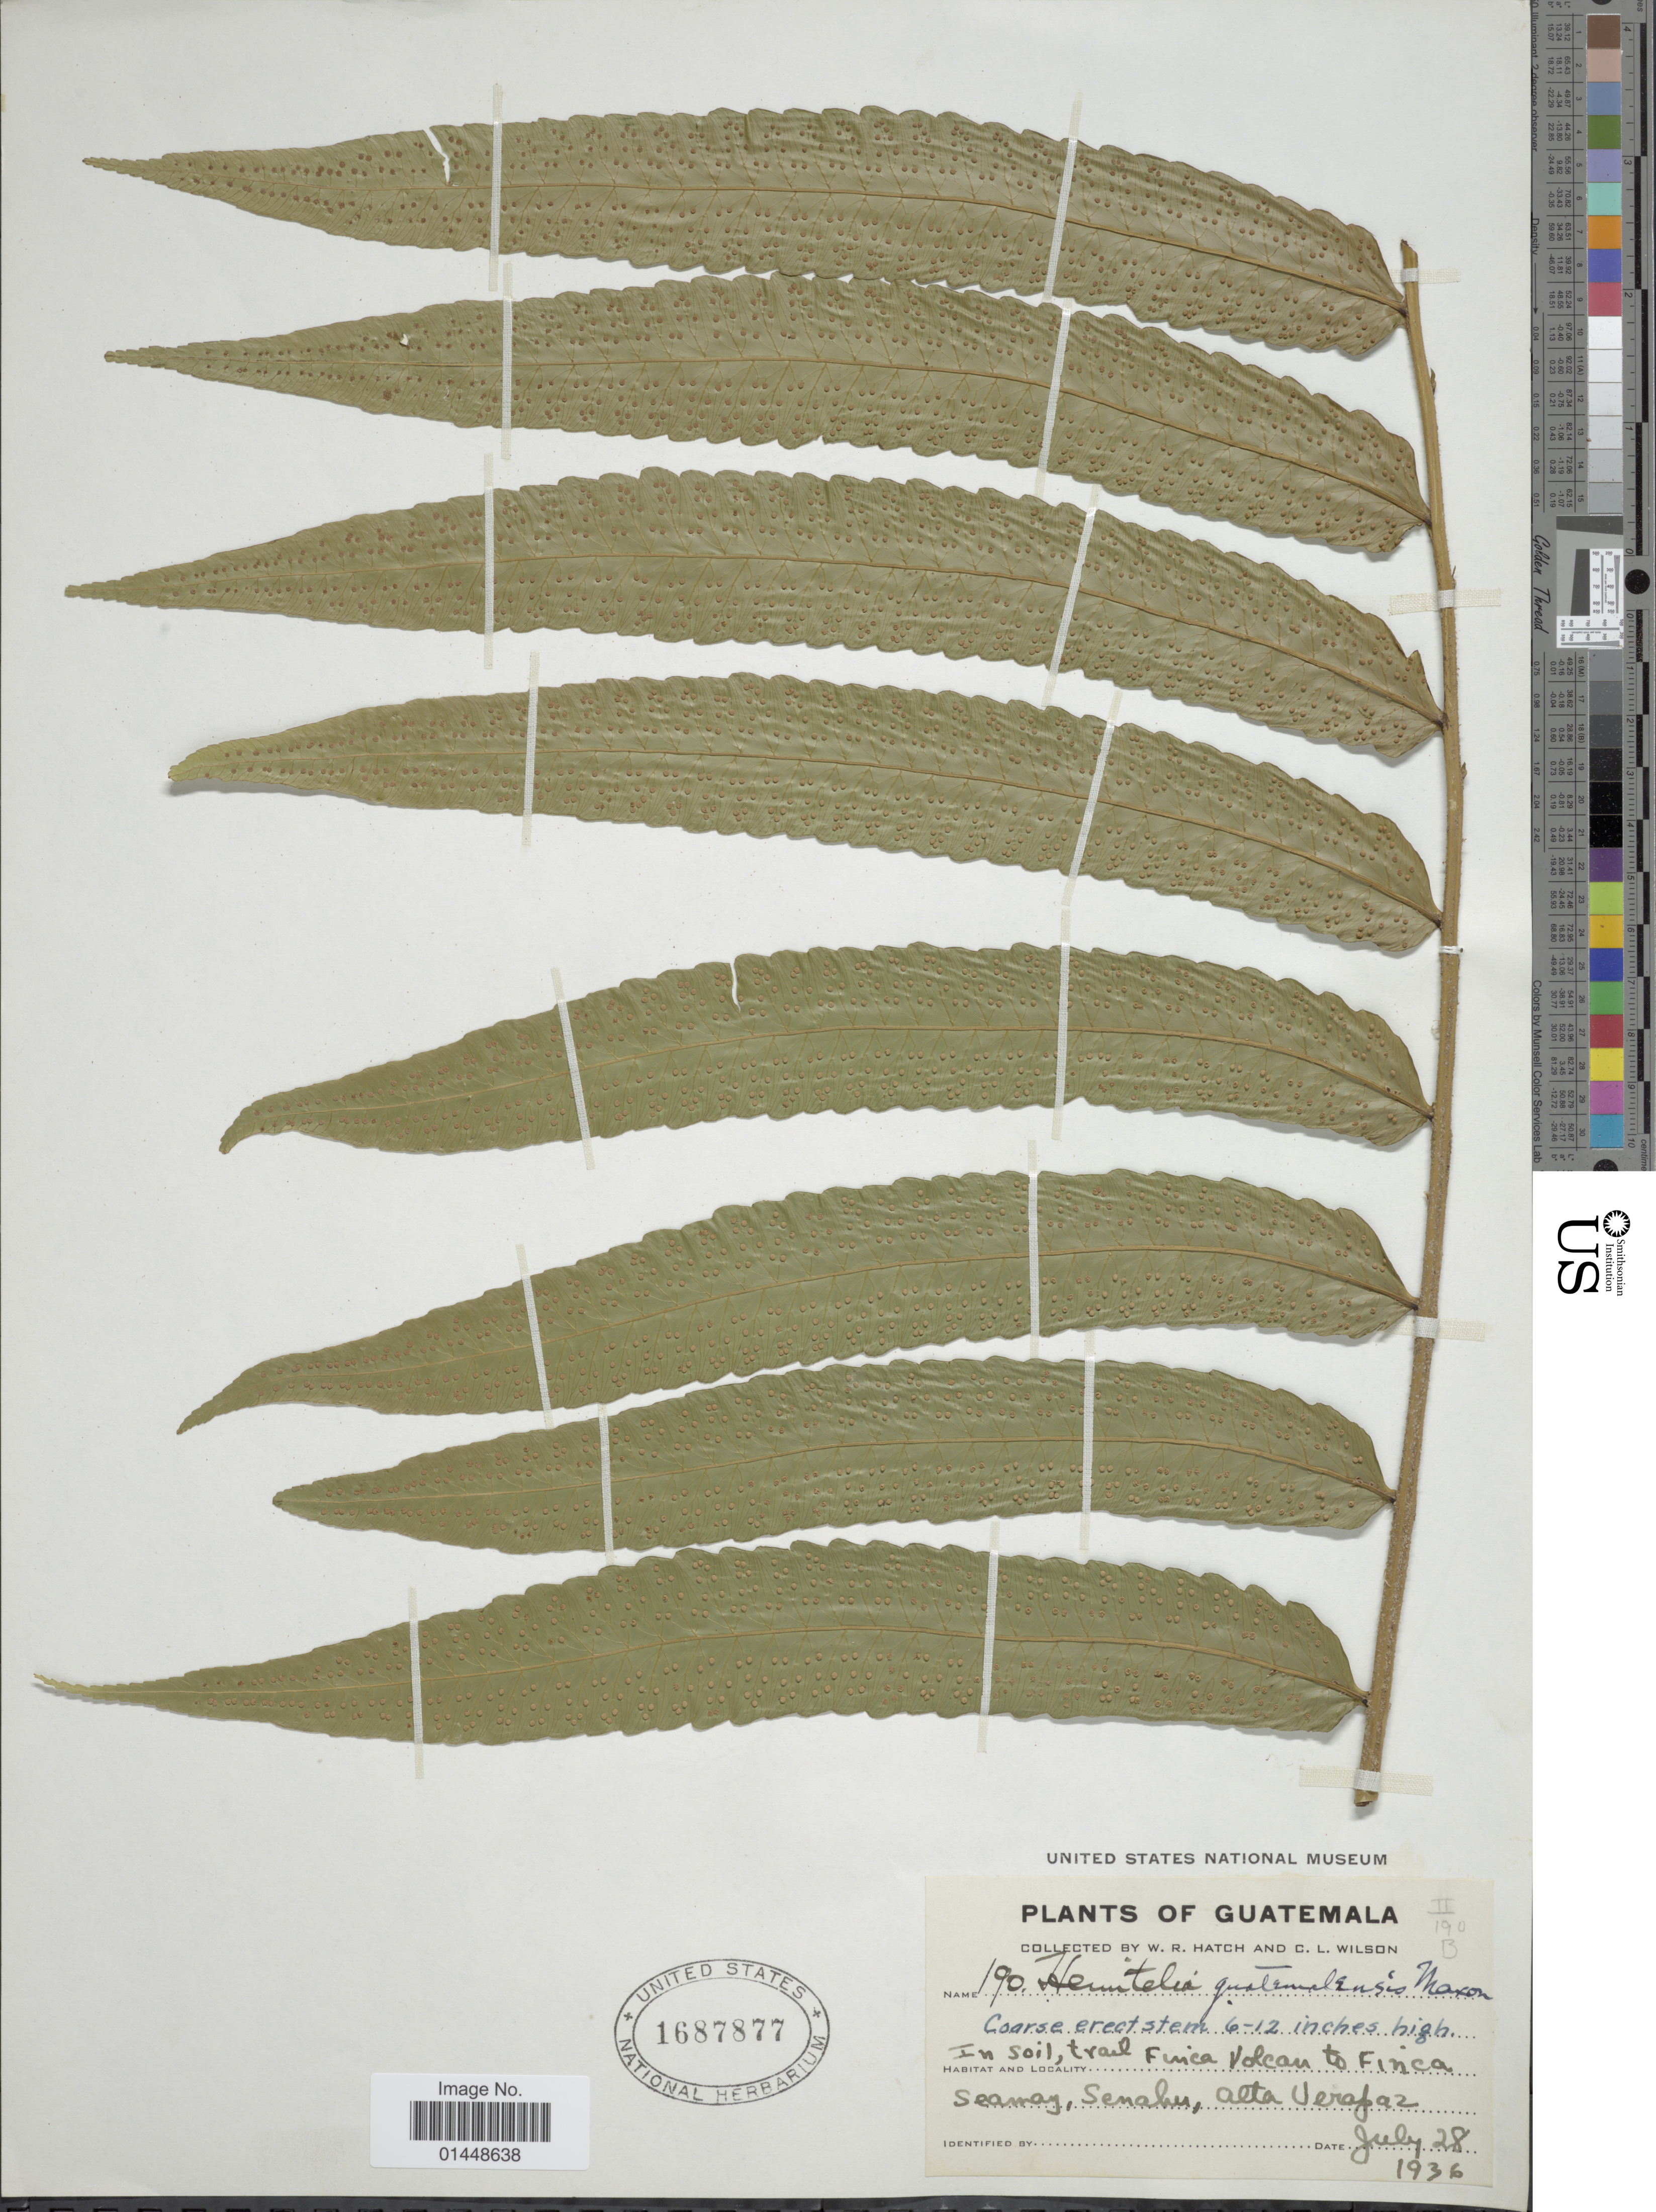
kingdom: Plantae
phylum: Tracheophyta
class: Polypodiopsida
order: Cyatheales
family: Cyatheaceae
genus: Cyathea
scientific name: Cyathea decurrens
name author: (Hook.) Copel.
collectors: W. Hatch & C. L. Wilson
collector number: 190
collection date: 1936-07-28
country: Guatemala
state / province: Alta Verapaz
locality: Trail Finca Volcan to Finca, Seamay Senahu, Alta Verapaz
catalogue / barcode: US 1687877